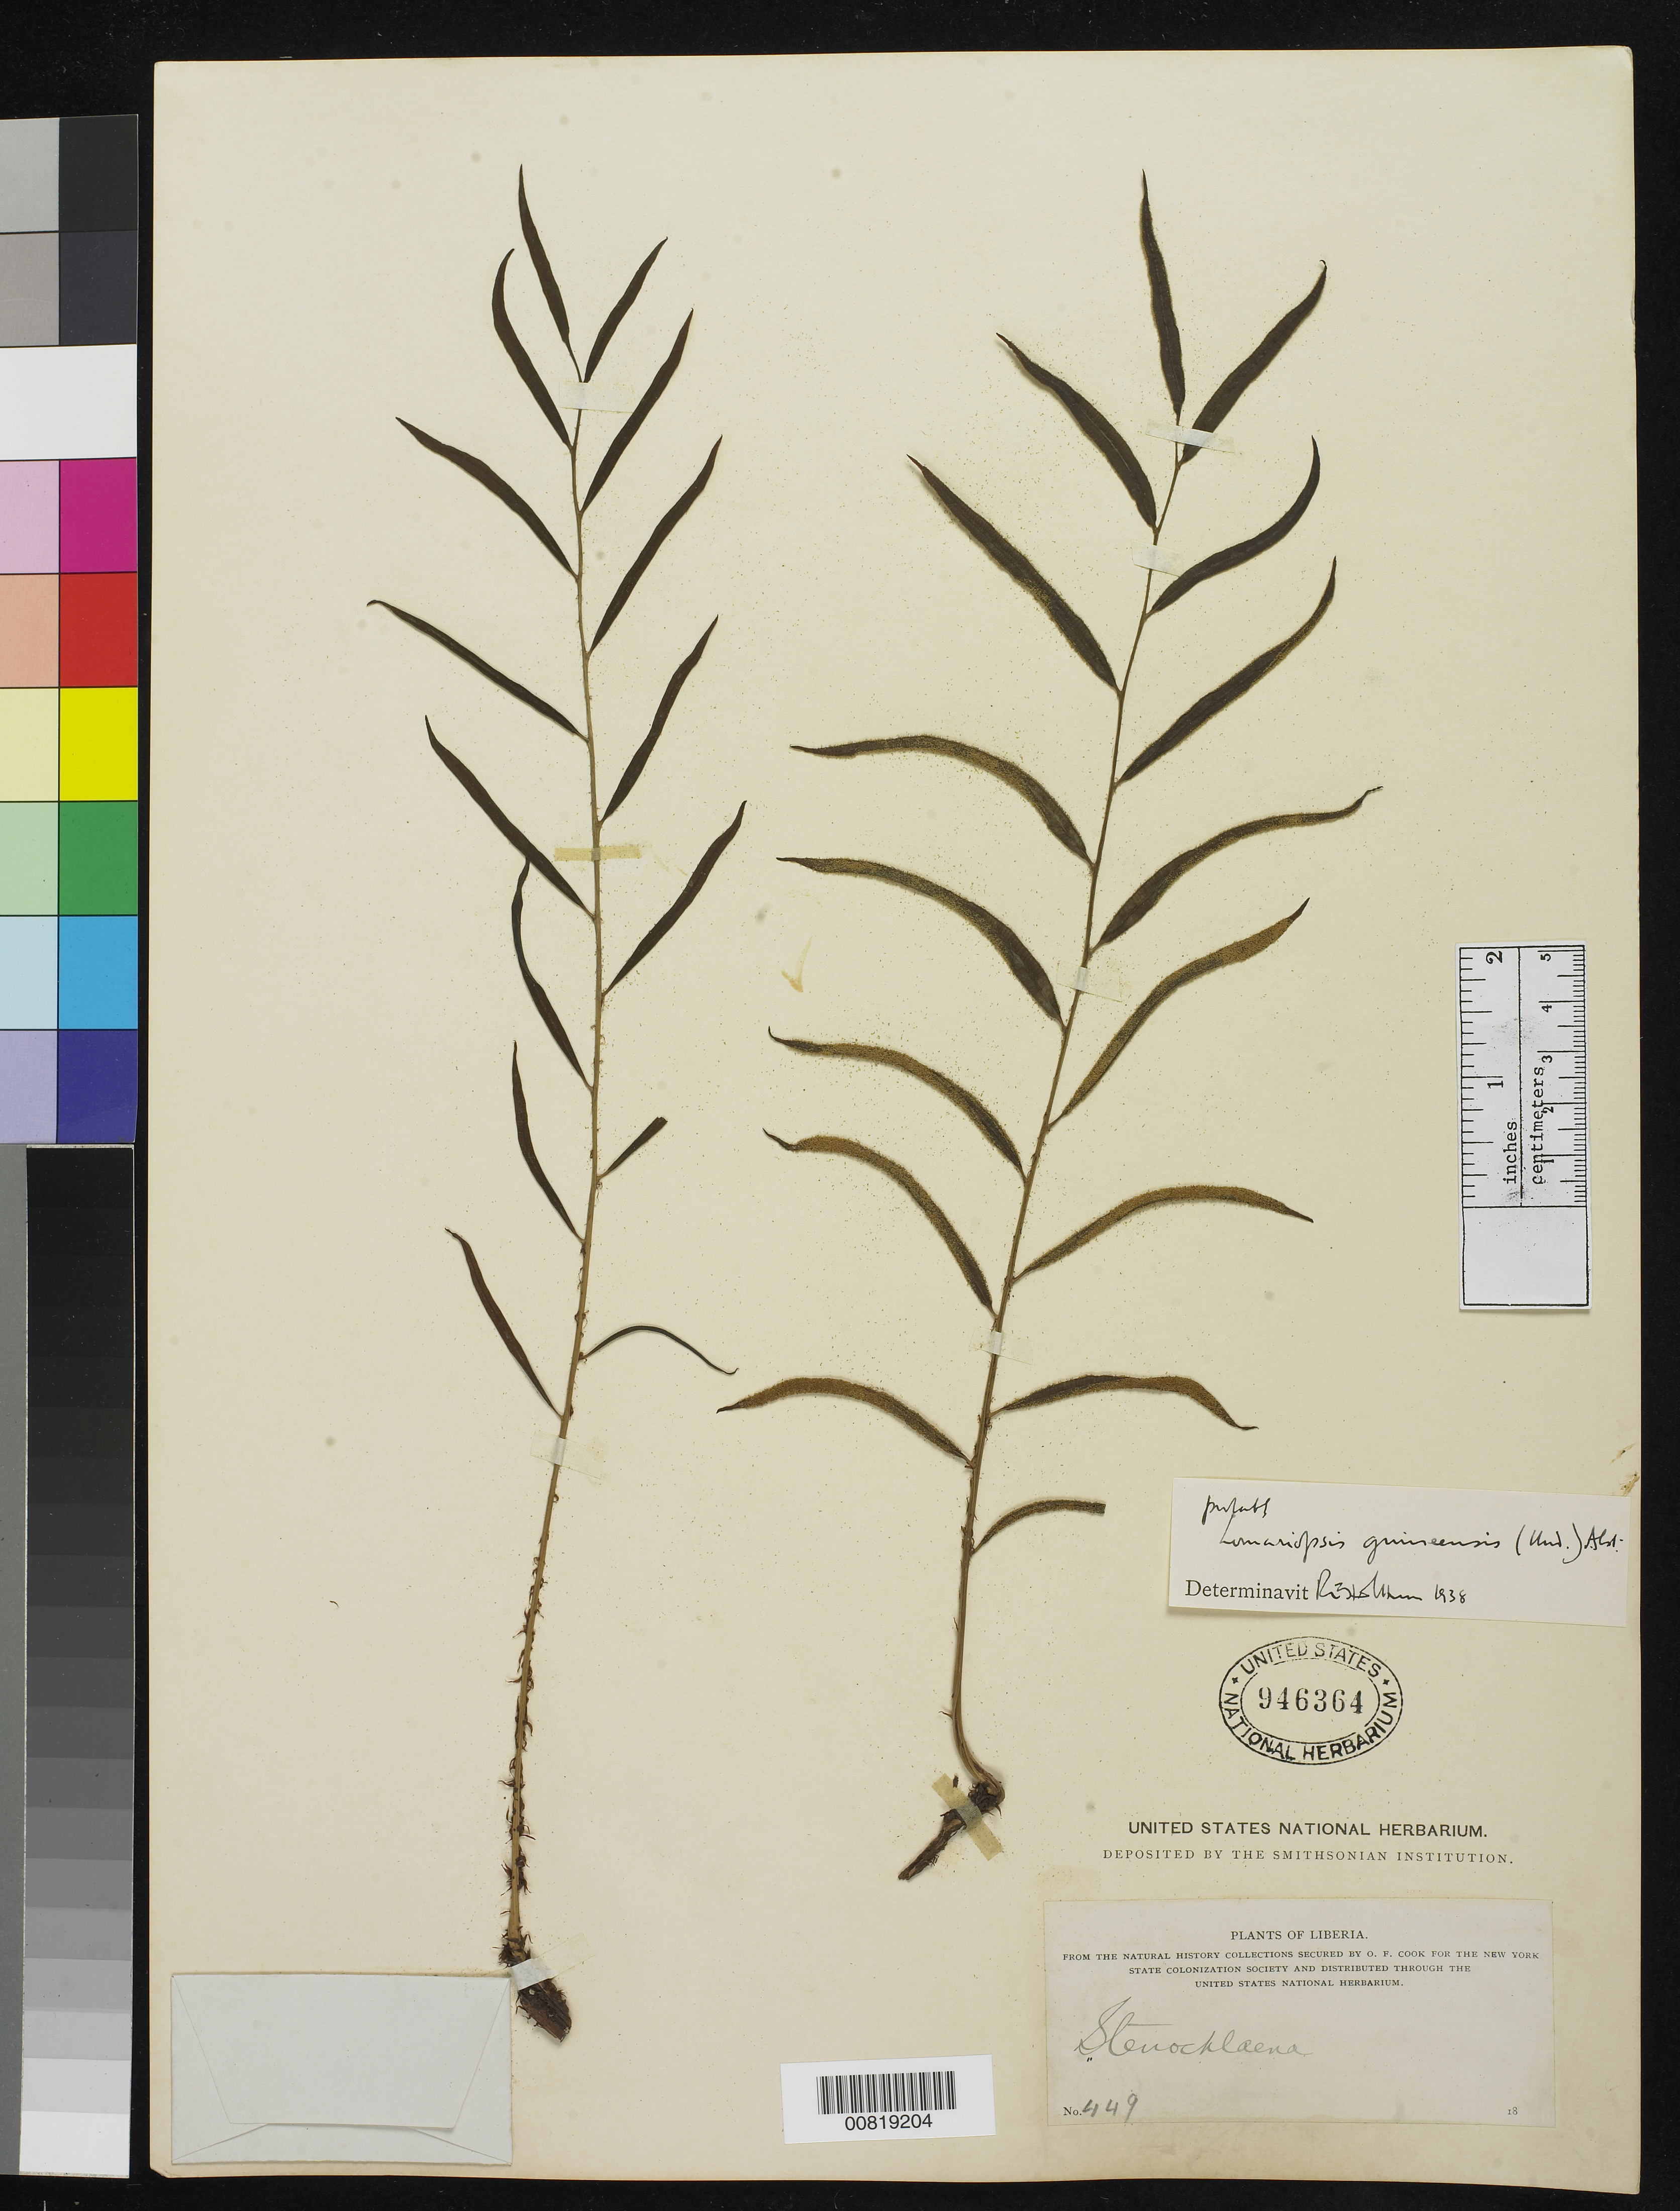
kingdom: Plantae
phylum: Tracheophyta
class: Polypodiopsida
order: Polypodiales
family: Lomariopsidaceae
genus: Lomariopsis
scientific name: Lomariopsis guineensis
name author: Holttum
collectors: O. F. Cook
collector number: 449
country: Liberia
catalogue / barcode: US 946364